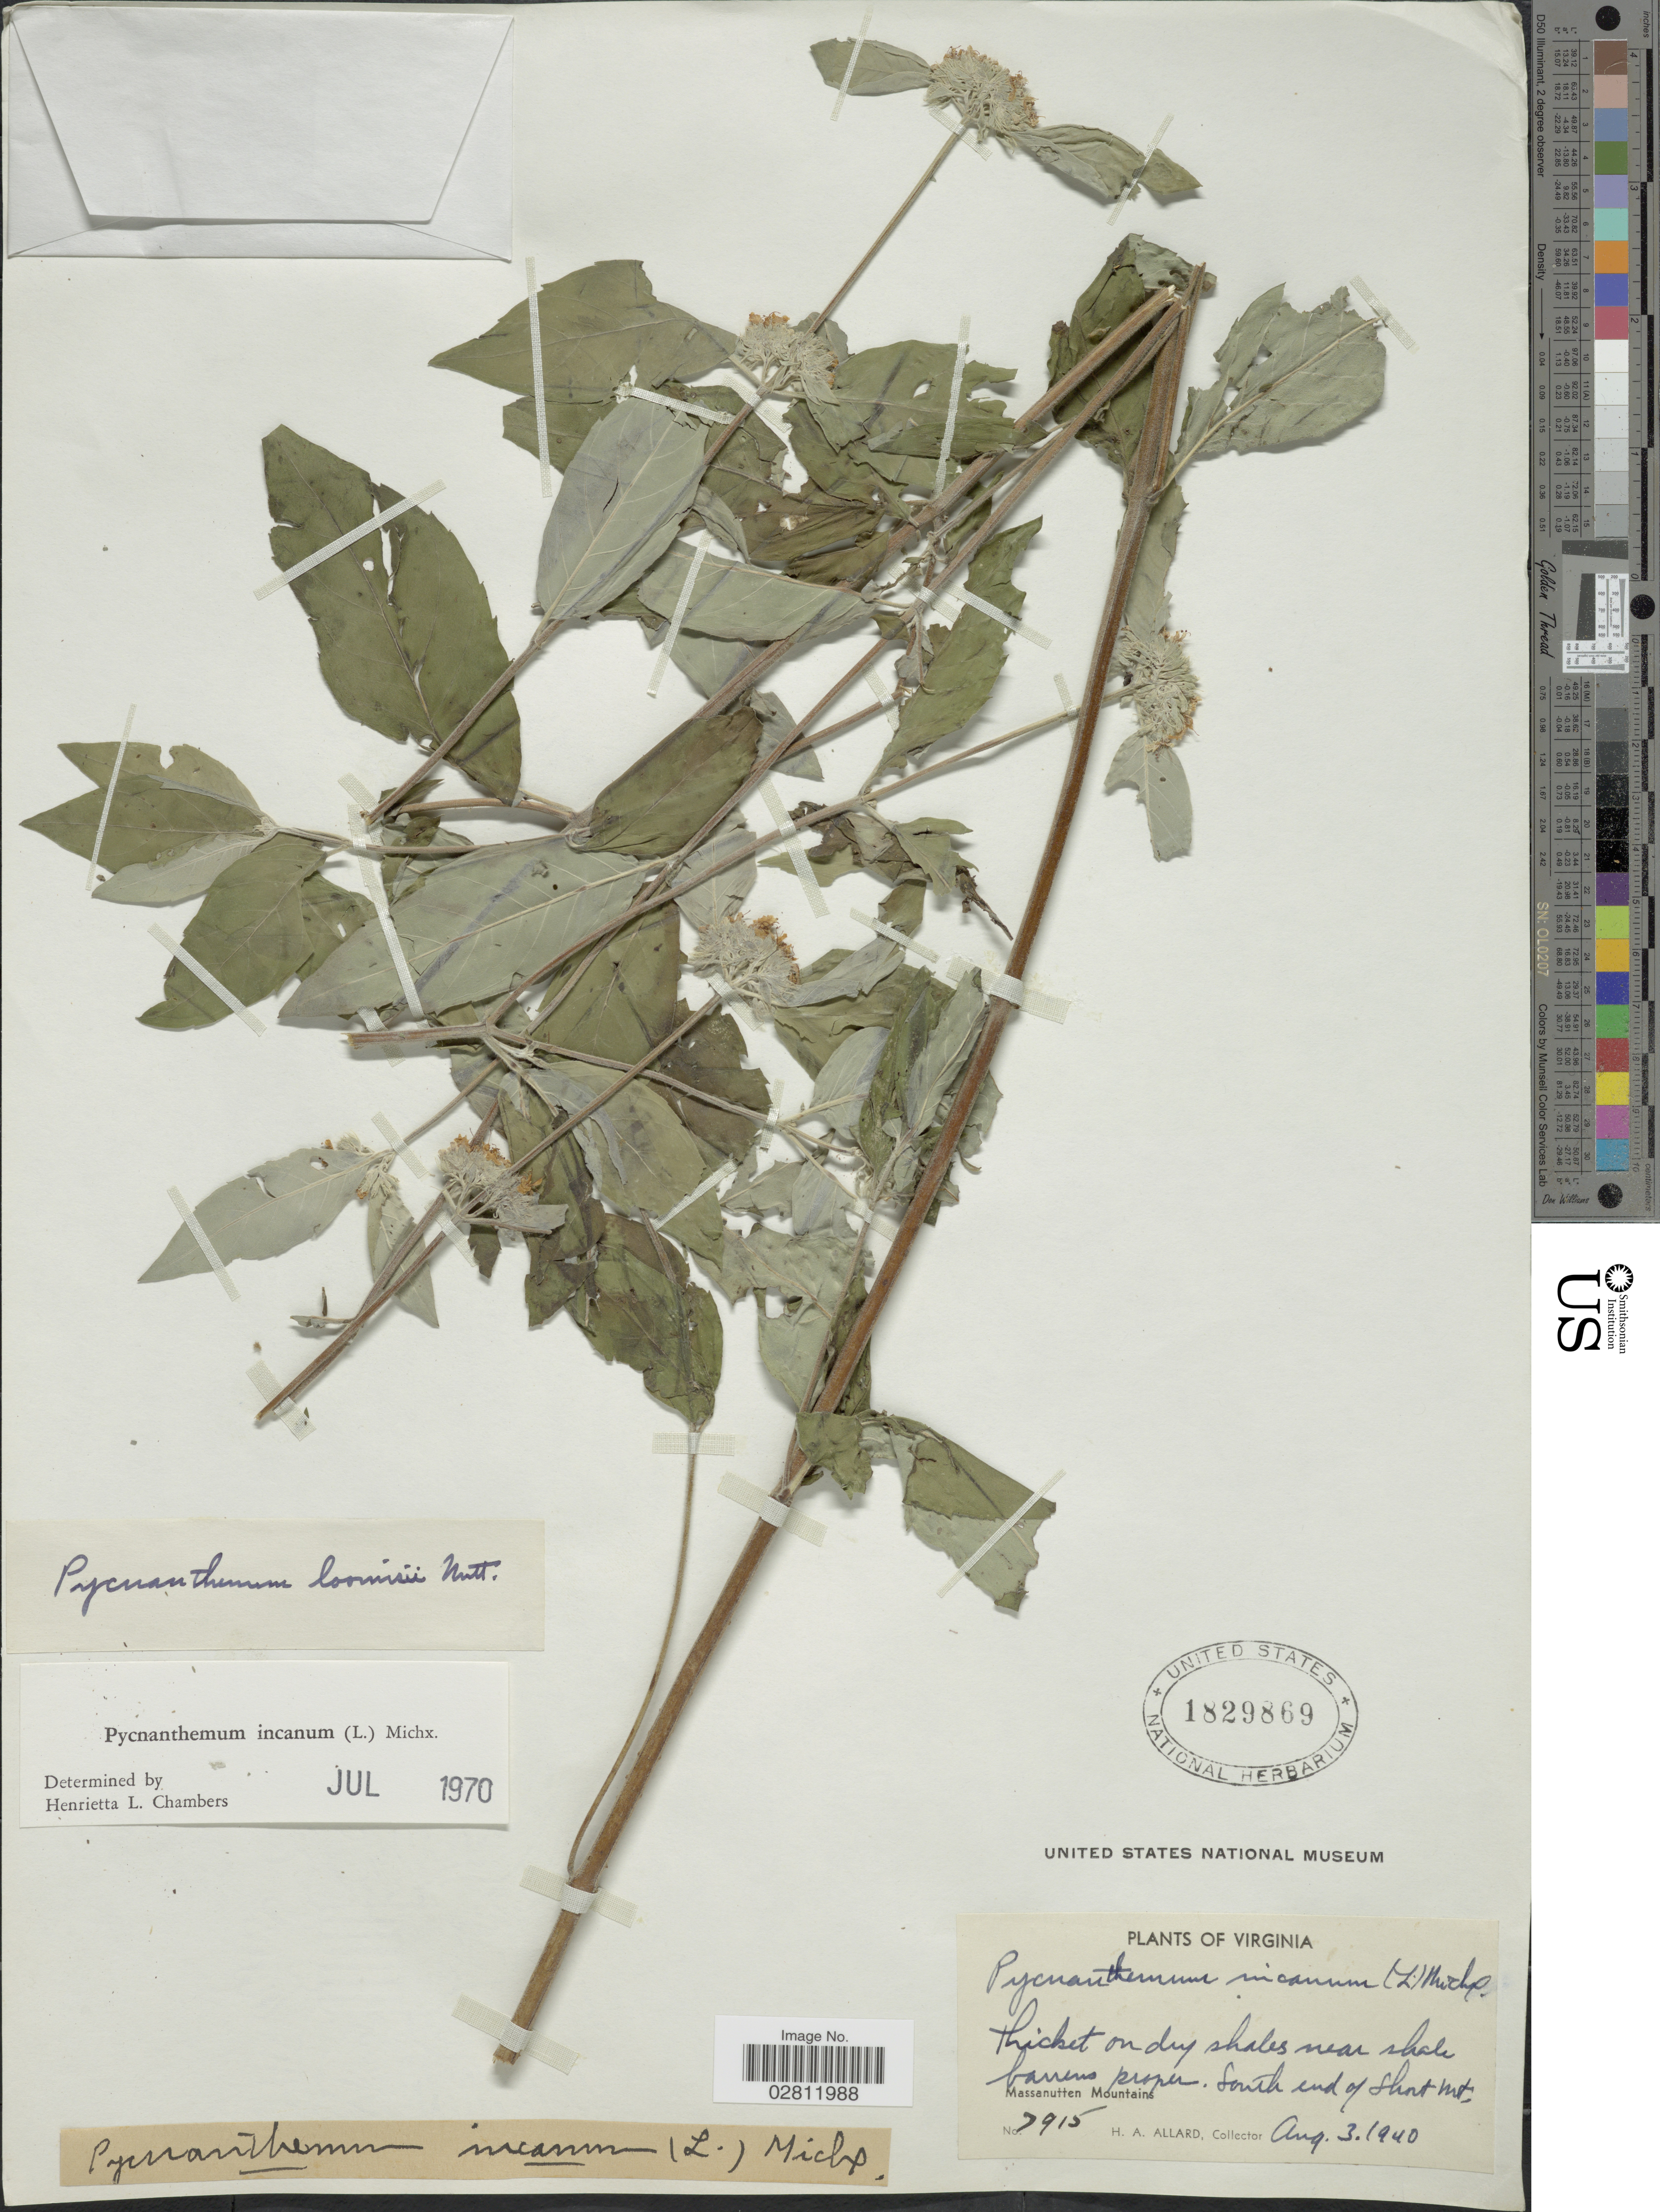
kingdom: Plantae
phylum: Tracheophyta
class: Magnoliopsida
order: Lamiales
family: Lamiaceae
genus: Pycnanthemum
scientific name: Pycnanthemum incanum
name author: (L.) Michx.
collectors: H. A. Allard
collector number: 7915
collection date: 1940-08-03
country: United States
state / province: Virginia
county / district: Shenandoah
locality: South end of Short Mt, Massanutten Mountains.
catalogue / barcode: US 1829869